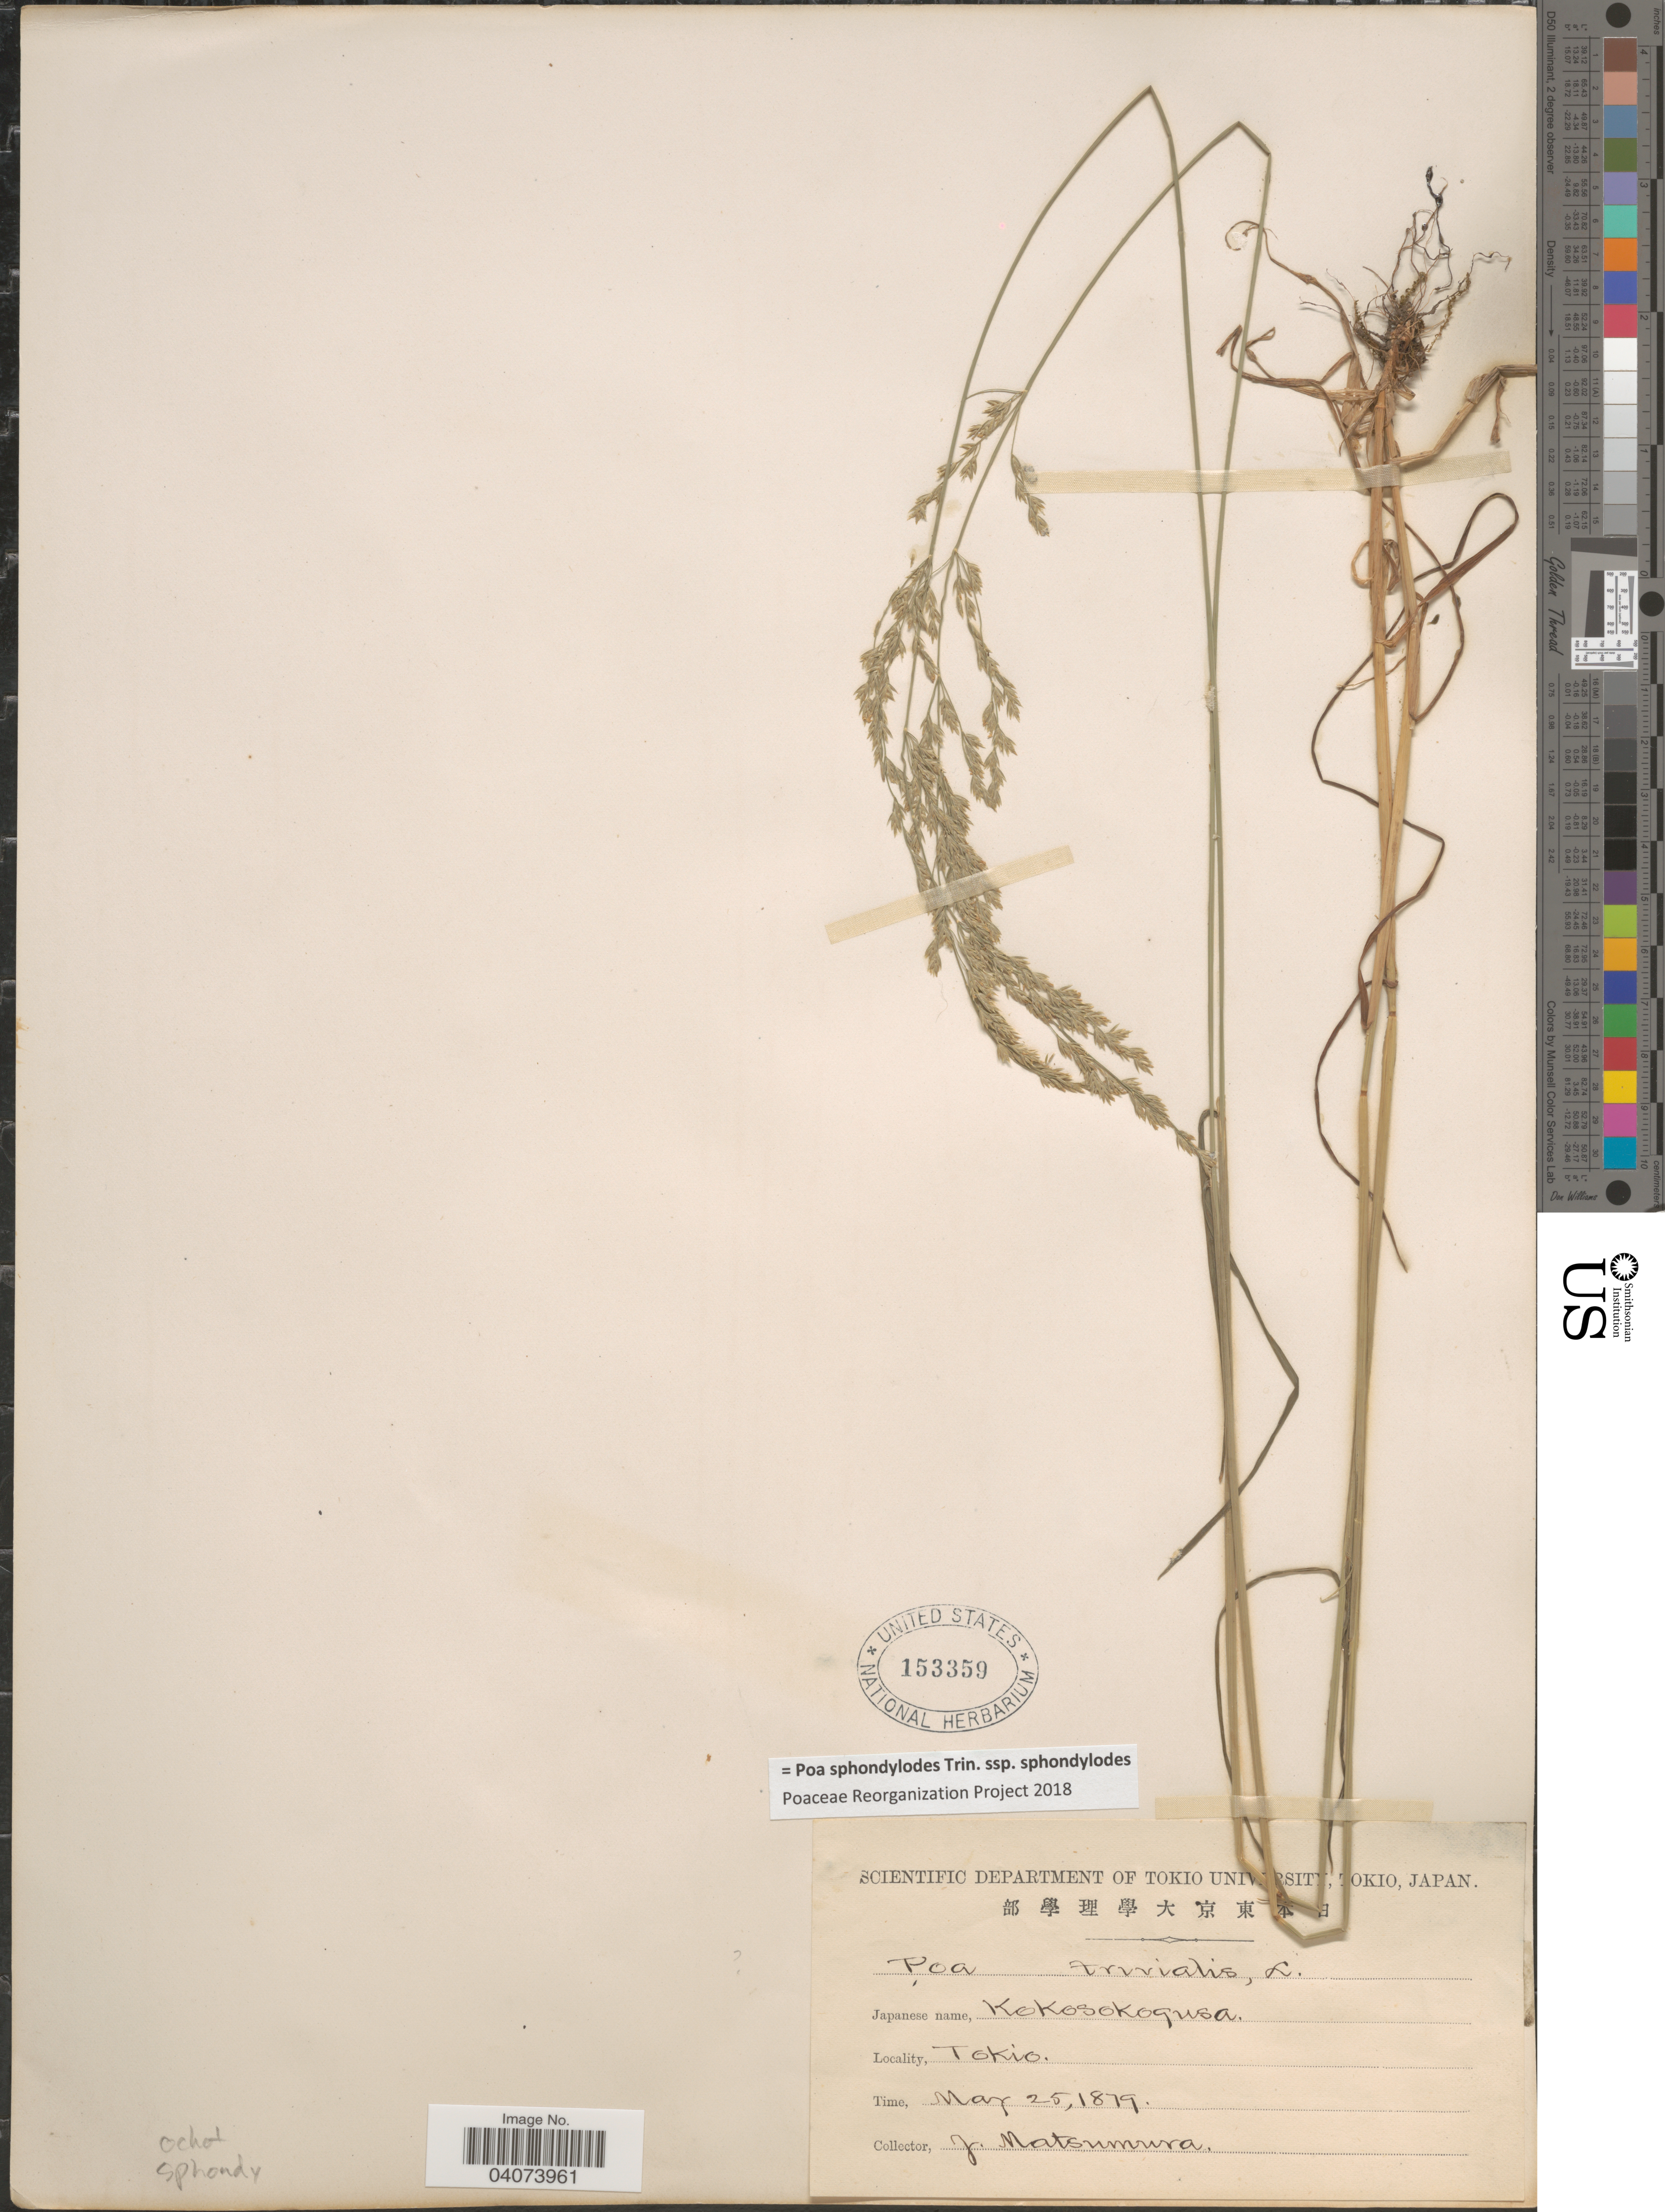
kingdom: Plantae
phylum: Tracheophyta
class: Liliopsida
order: Poales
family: Poaceae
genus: Poa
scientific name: Poa sphondylodes subsp. sphondylodes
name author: Trin.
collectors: J. Matsumura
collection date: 1879-05-25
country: Japan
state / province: Tokyo, Federal City of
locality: Tokio.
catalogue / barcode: US 153359